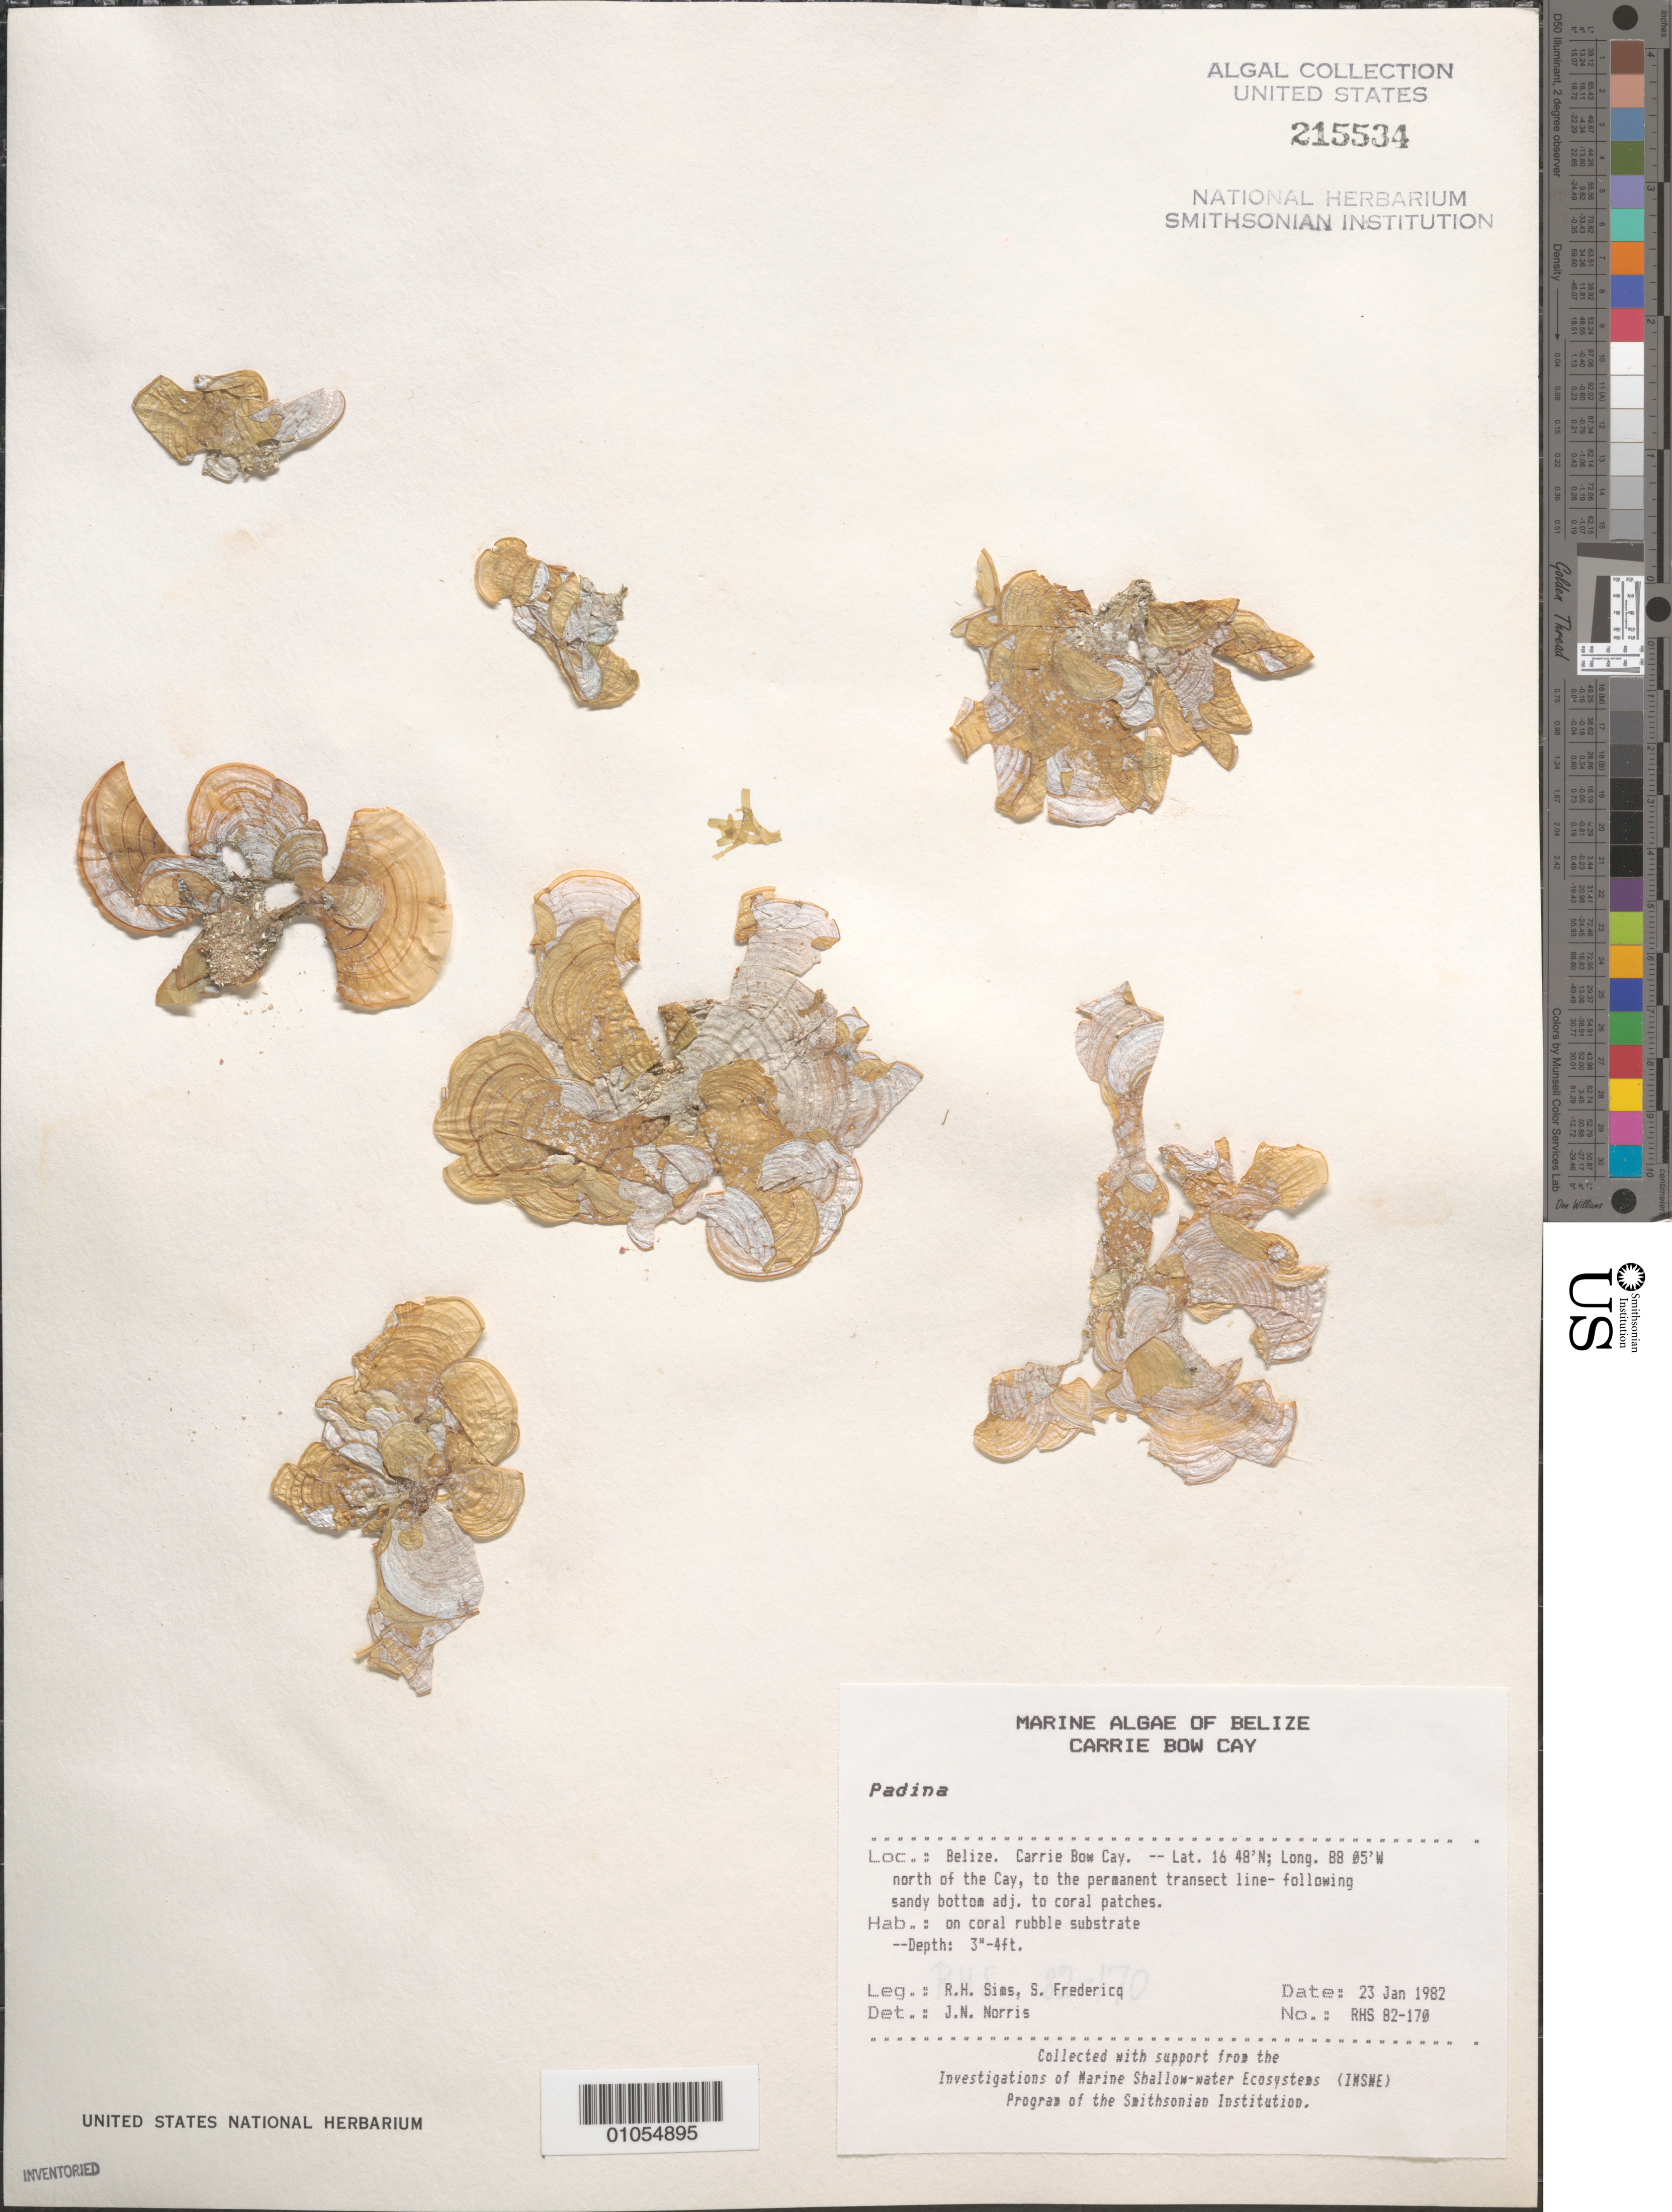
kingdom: Chromista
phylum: Ochrophyta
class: Phaeophyceae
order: Dictyotales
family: Dictyotaceae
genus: Padina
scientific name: Padina sp.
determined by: Norris, James N.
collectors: R. H. Sims & S. Fredericq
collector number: RHS 82-170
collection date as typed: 23 Jan 1982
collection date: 1982-01-23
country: Belize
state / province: Stann Creek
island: Carrie Bow Cay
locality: North of the cay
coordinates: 16 48'N, 88 05'W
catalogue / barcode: US 215534